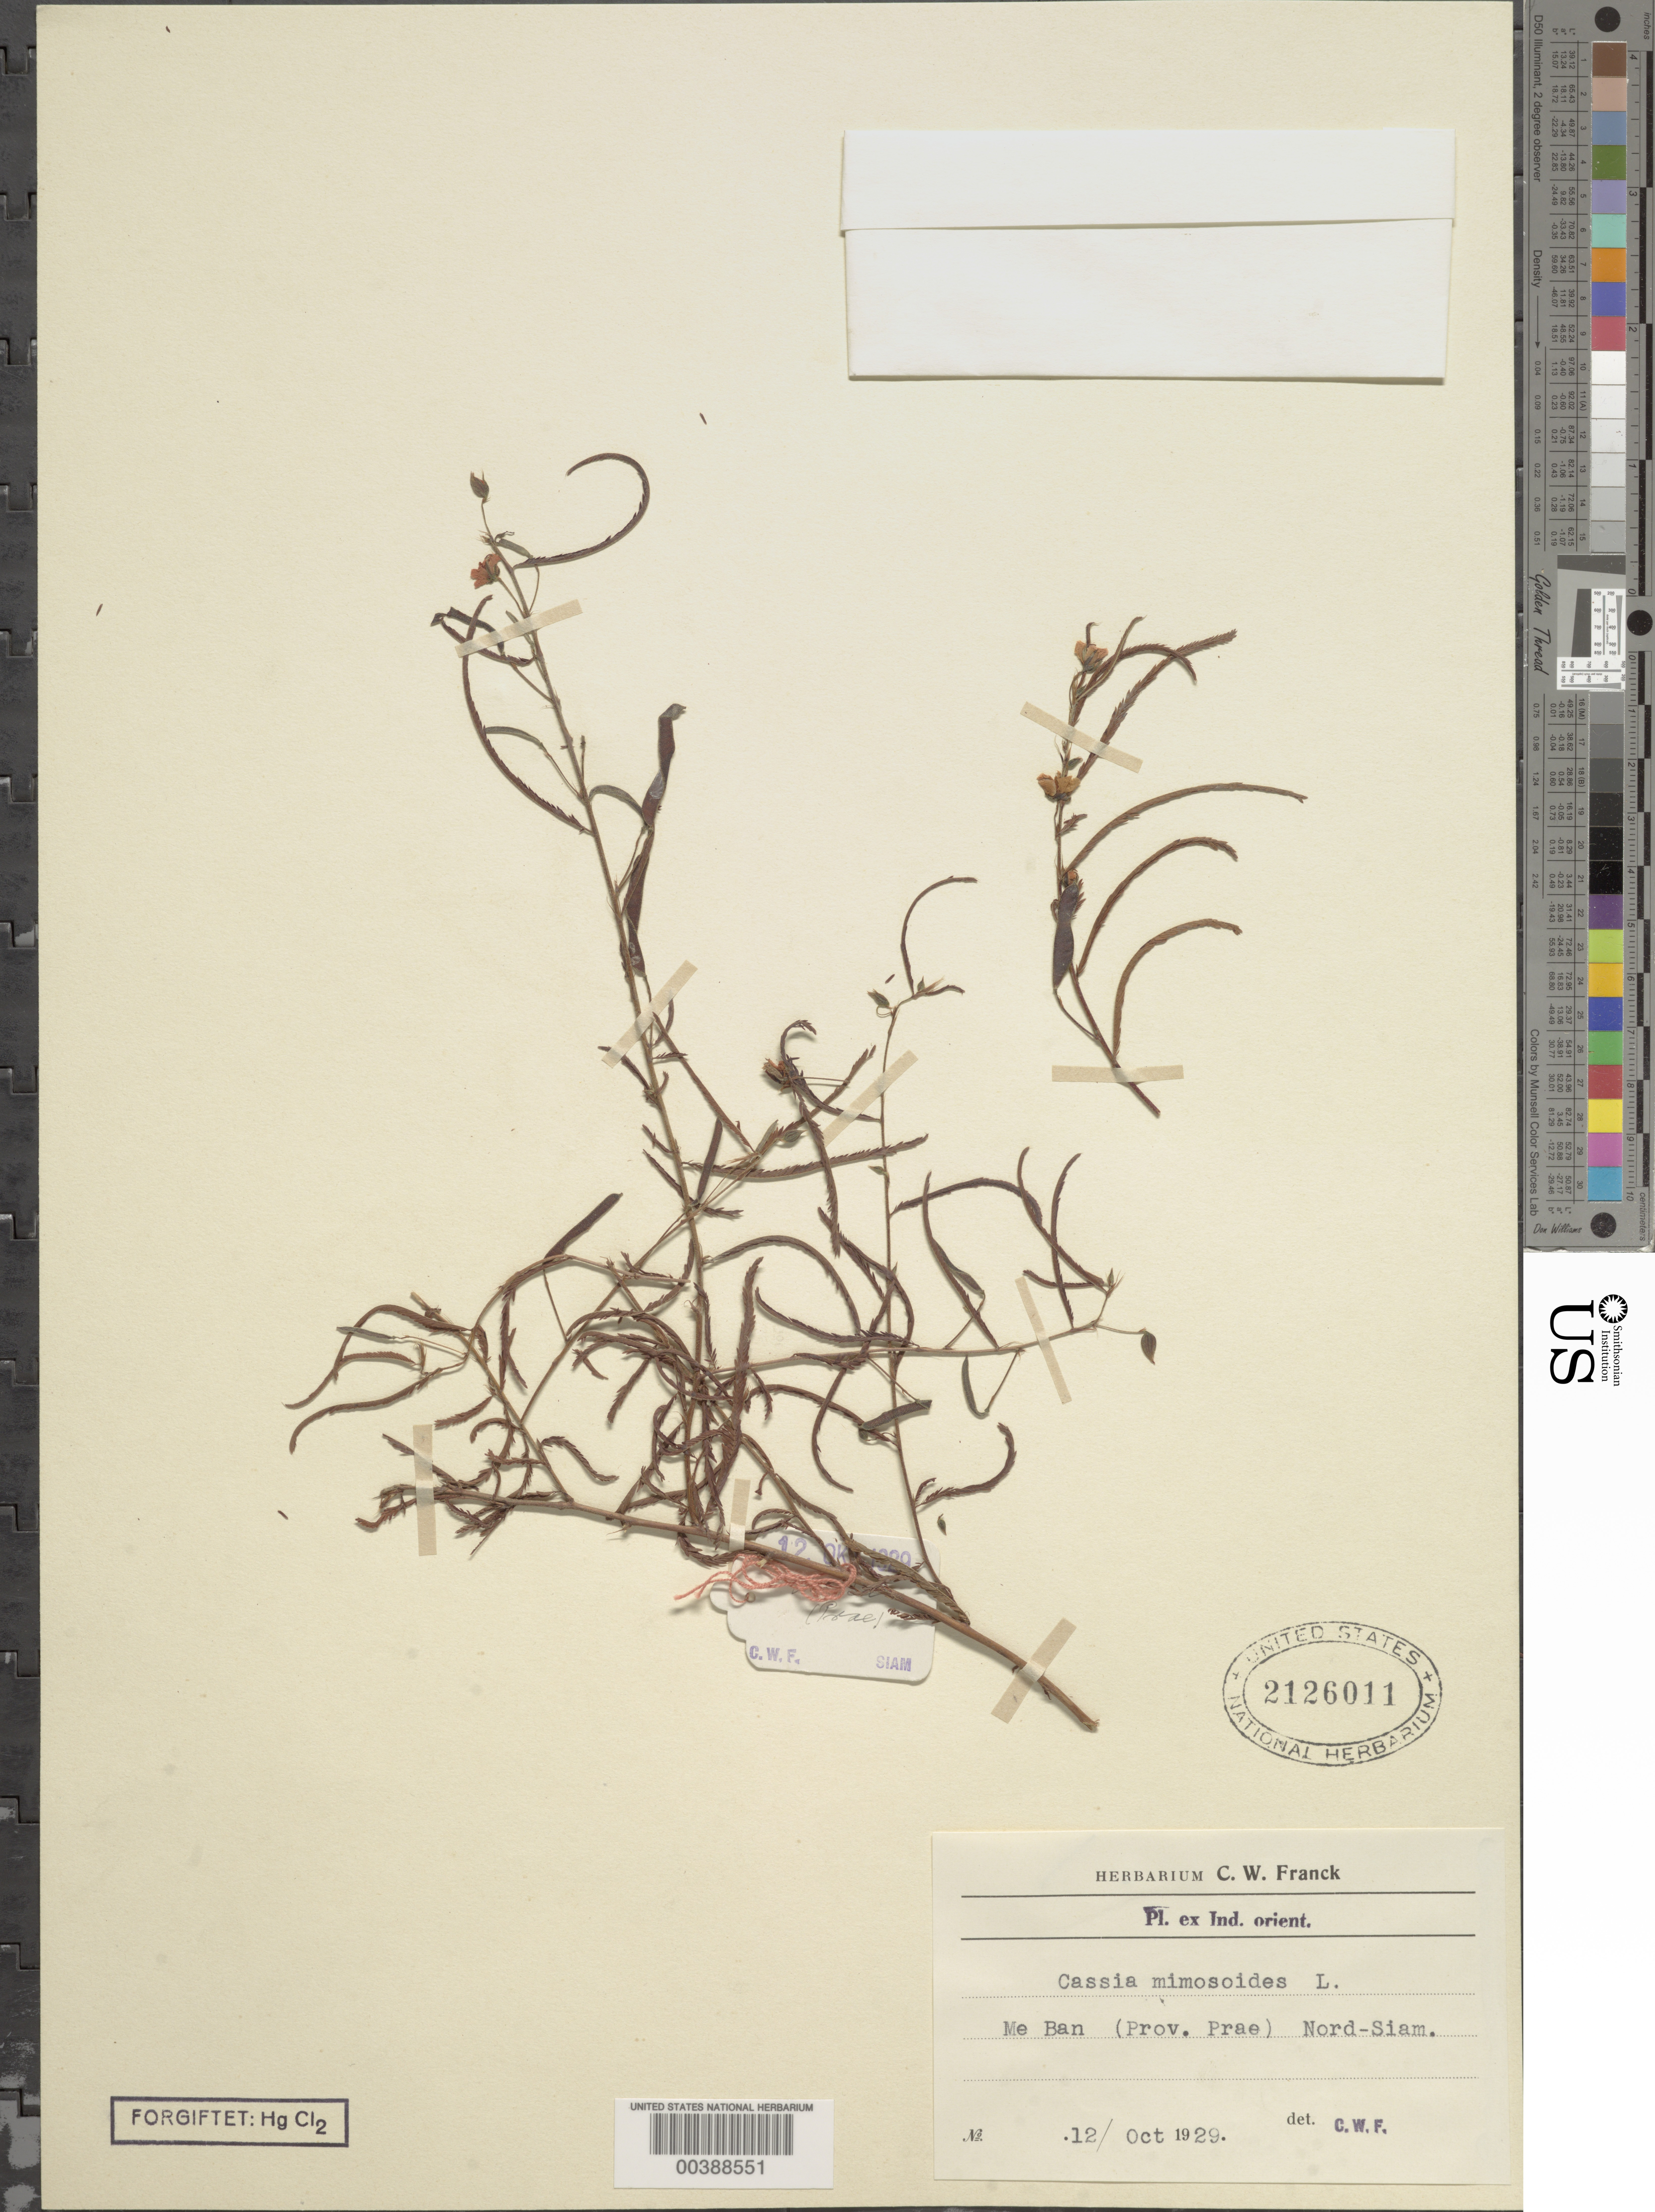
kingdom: Plantae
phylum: Tracheophyta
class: Magnoliopsida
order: Fabales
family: Fabaceae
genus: Chamaecrista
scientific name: Chamaecrista mimosoides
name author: (L.) Greene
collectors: C. Franck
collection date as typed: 12 Oct 1929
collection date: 1929-10-12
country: Thailand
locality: Me ban; prae prov.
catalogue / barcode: US 2126011